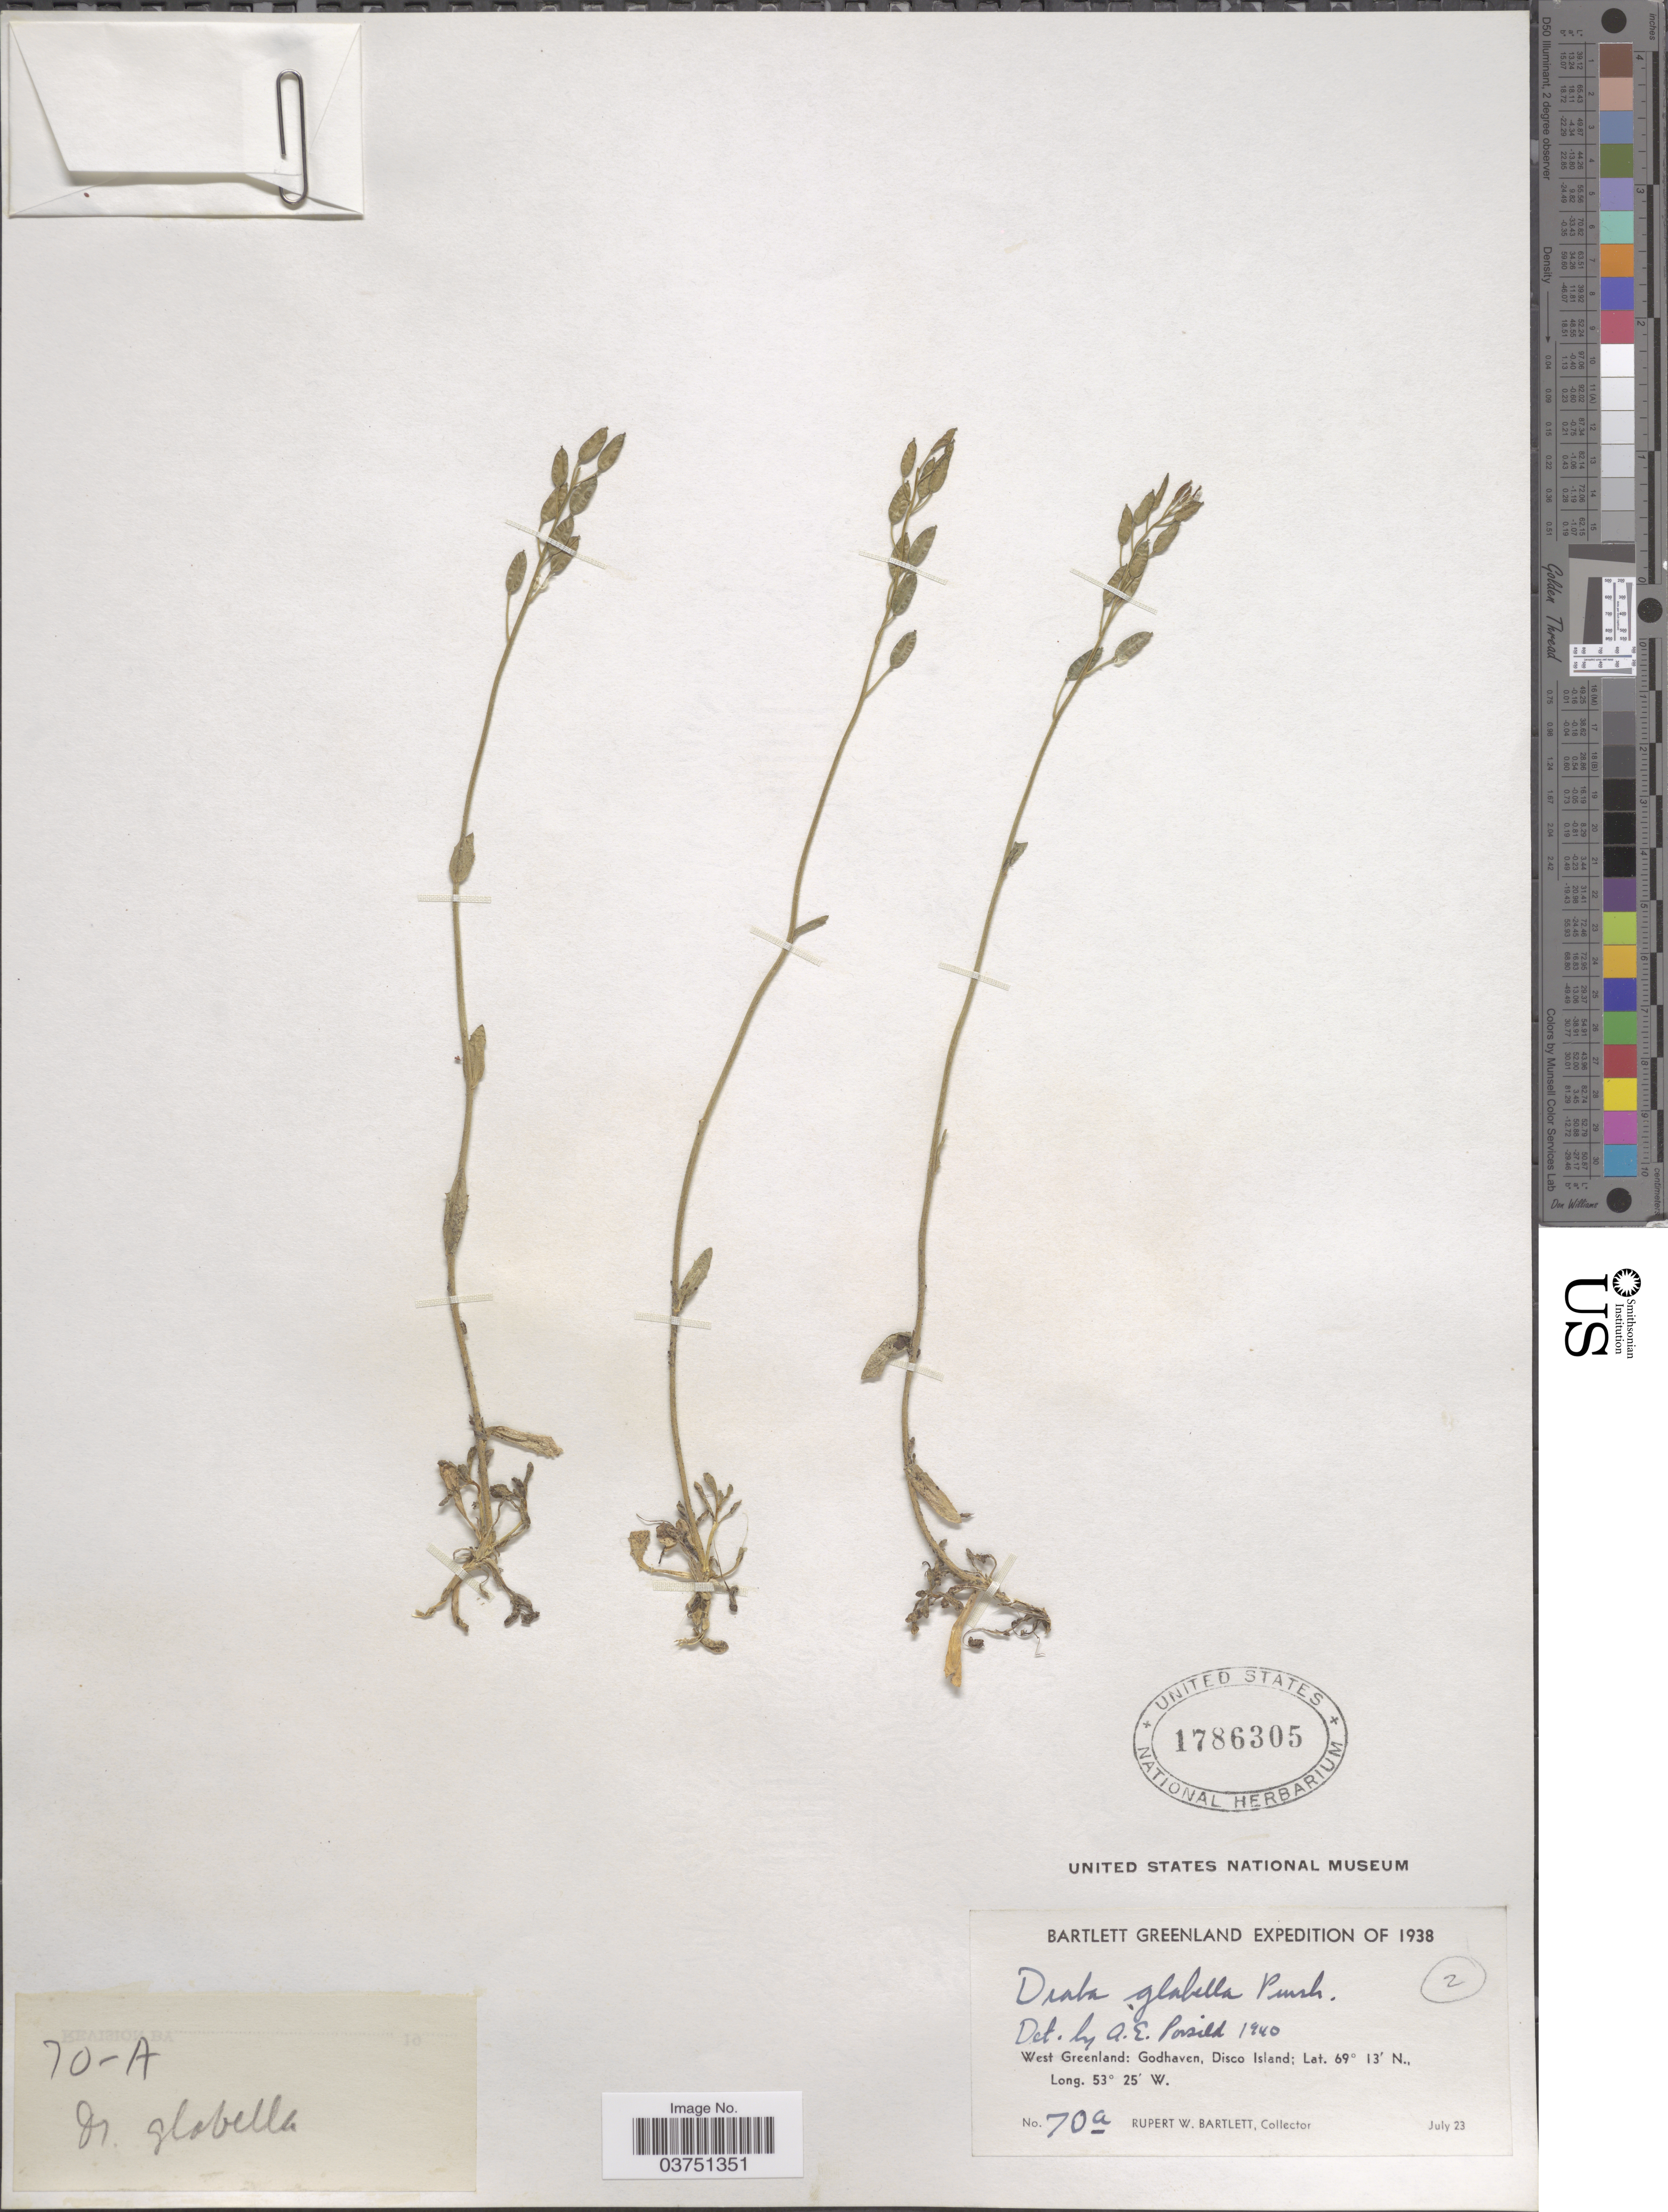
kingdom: Plantae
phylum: Tracheophyta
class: Magnoliopsida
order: Brassicales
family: Brassicaceae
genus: Draba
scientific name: Draba glabella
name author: Pursh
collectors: R. W. Bartlett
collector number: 70a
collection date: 1938-07-23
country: Greenland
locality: West Greenland: Godhaven, Disco Island.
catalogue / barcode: US 1786305